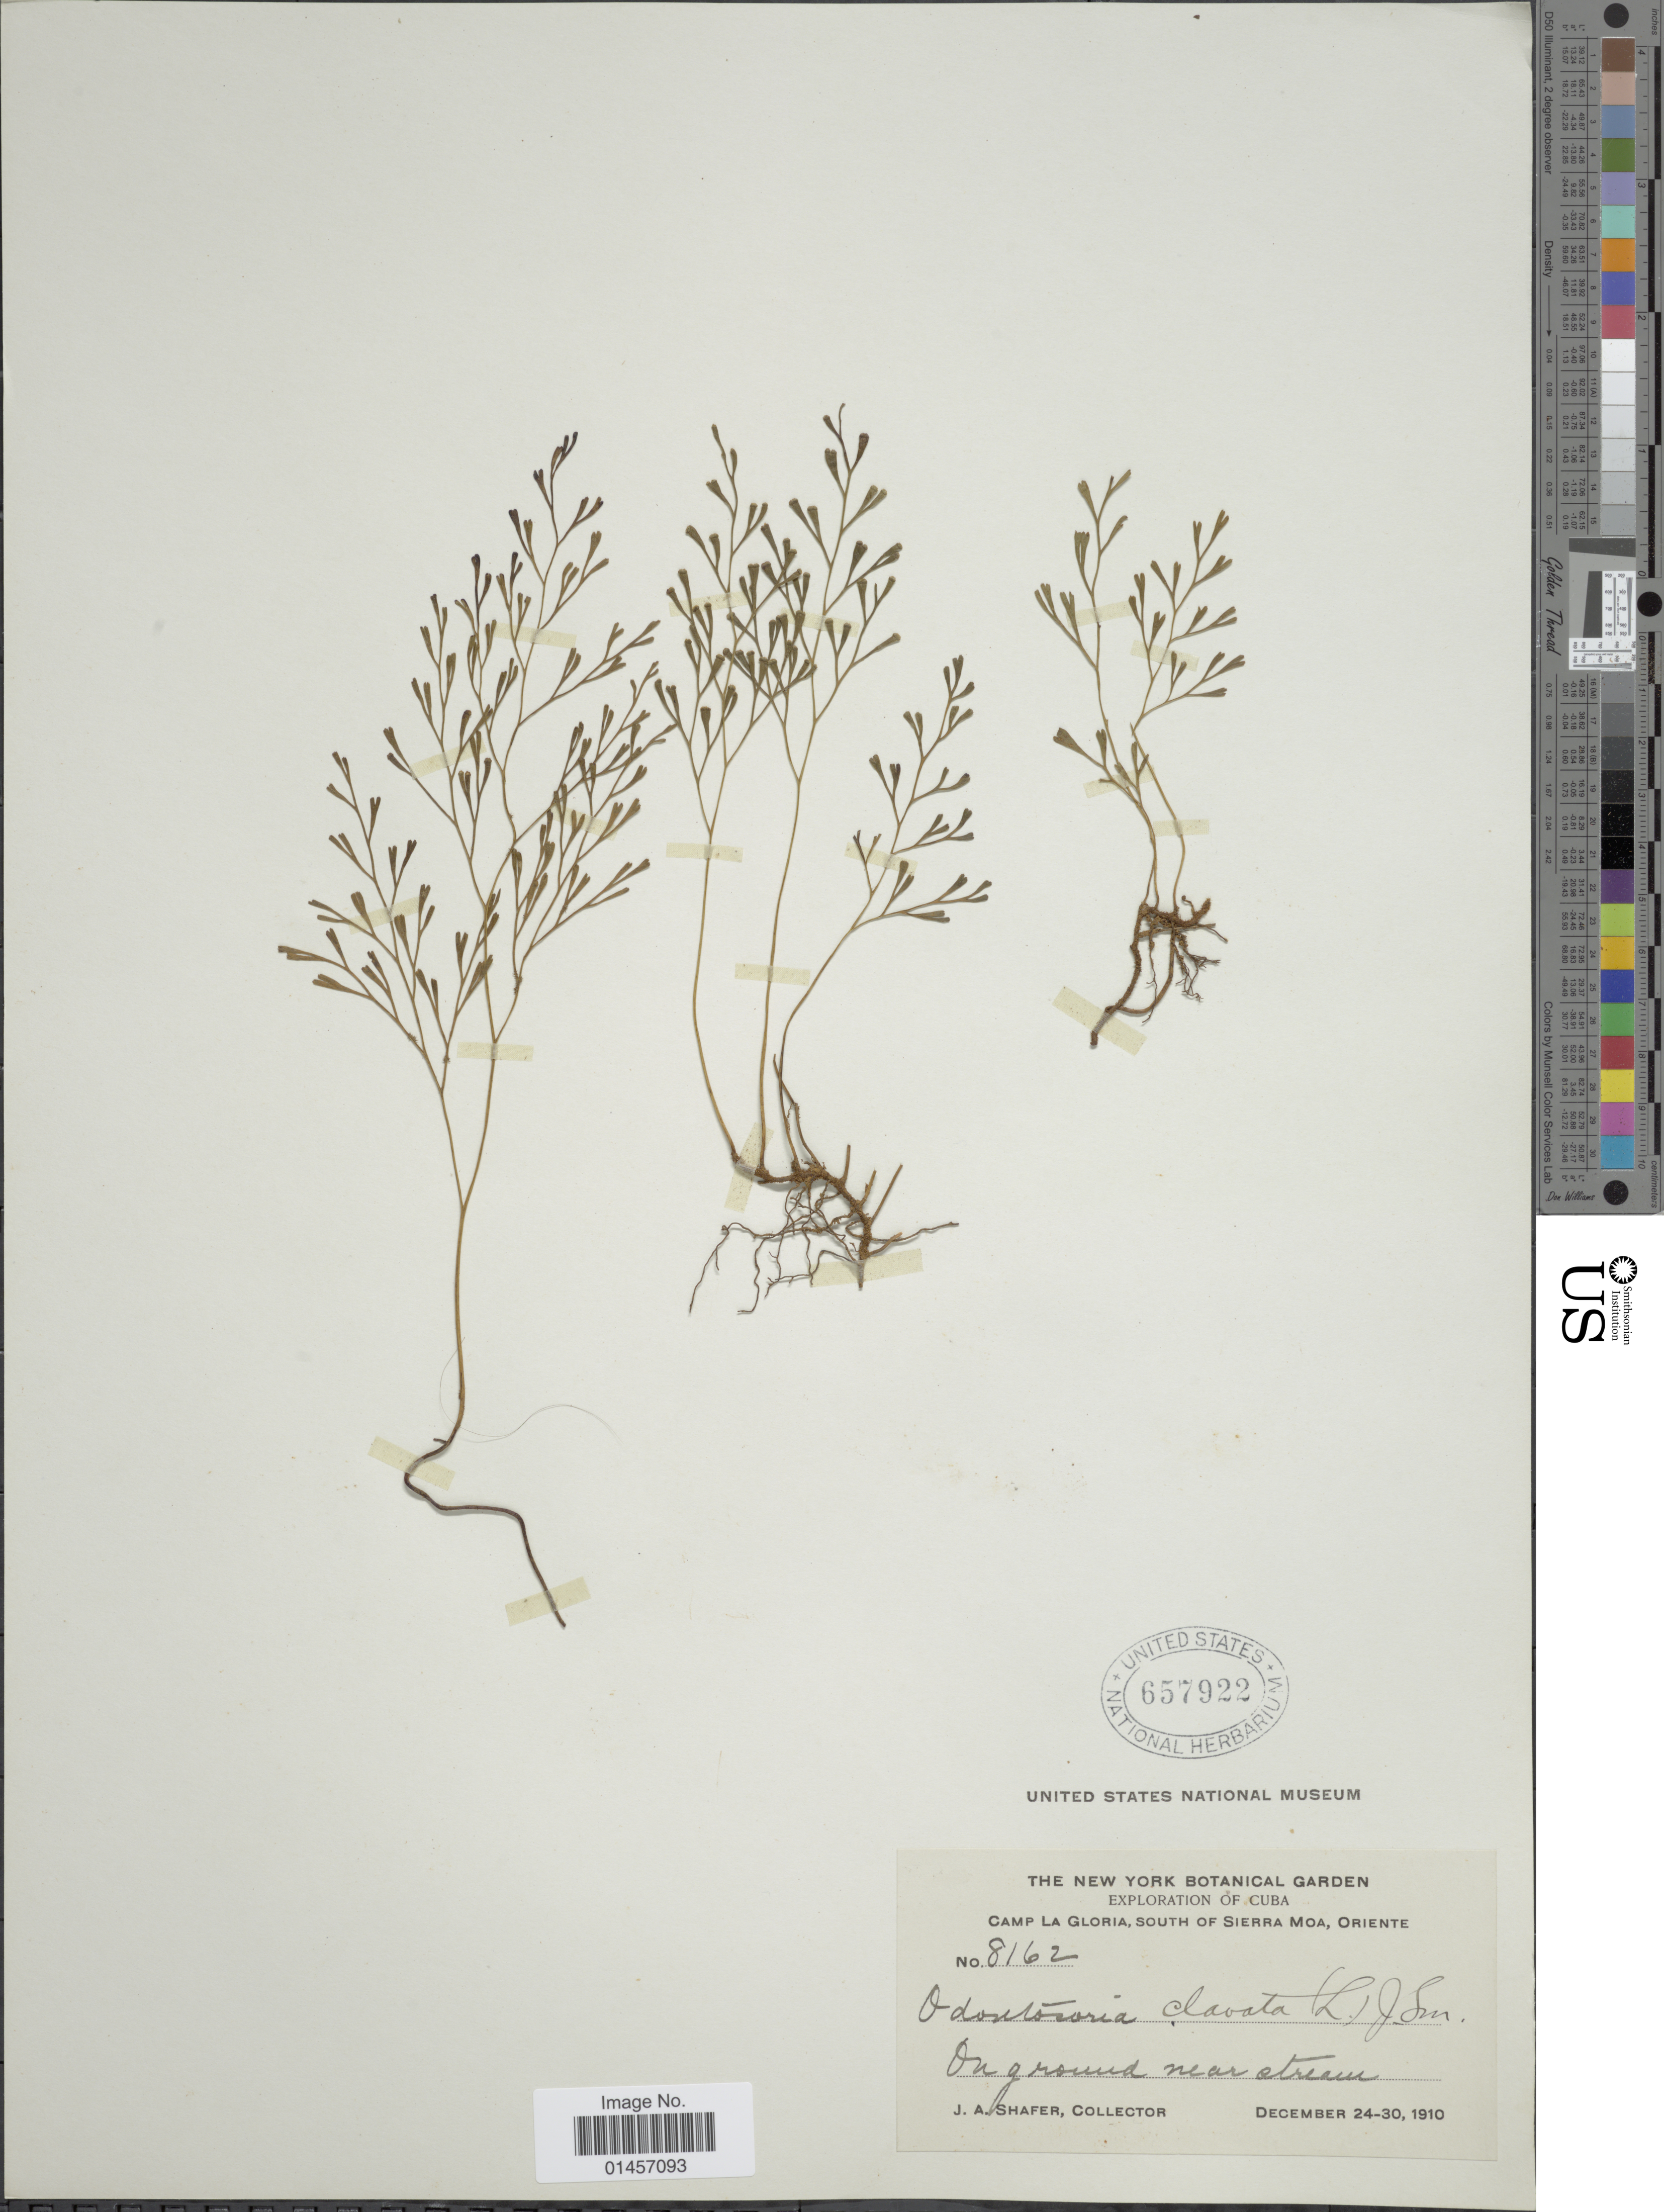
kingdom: Plantae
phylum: Tracheophyta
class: Polypodiopsida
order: Polypodiales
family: Lindsaeaceae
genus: Sphenomeris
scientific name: Sphenomeris clavata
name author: (L.) Maxon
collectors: J. A. Shafer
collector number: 8162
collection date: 1910-12-24/1910-12-30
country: Cuba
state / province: Oriente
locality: Cuba, Camp La Gloria, South of Sierra Moa, on ground near stream.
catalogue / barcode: US 657922